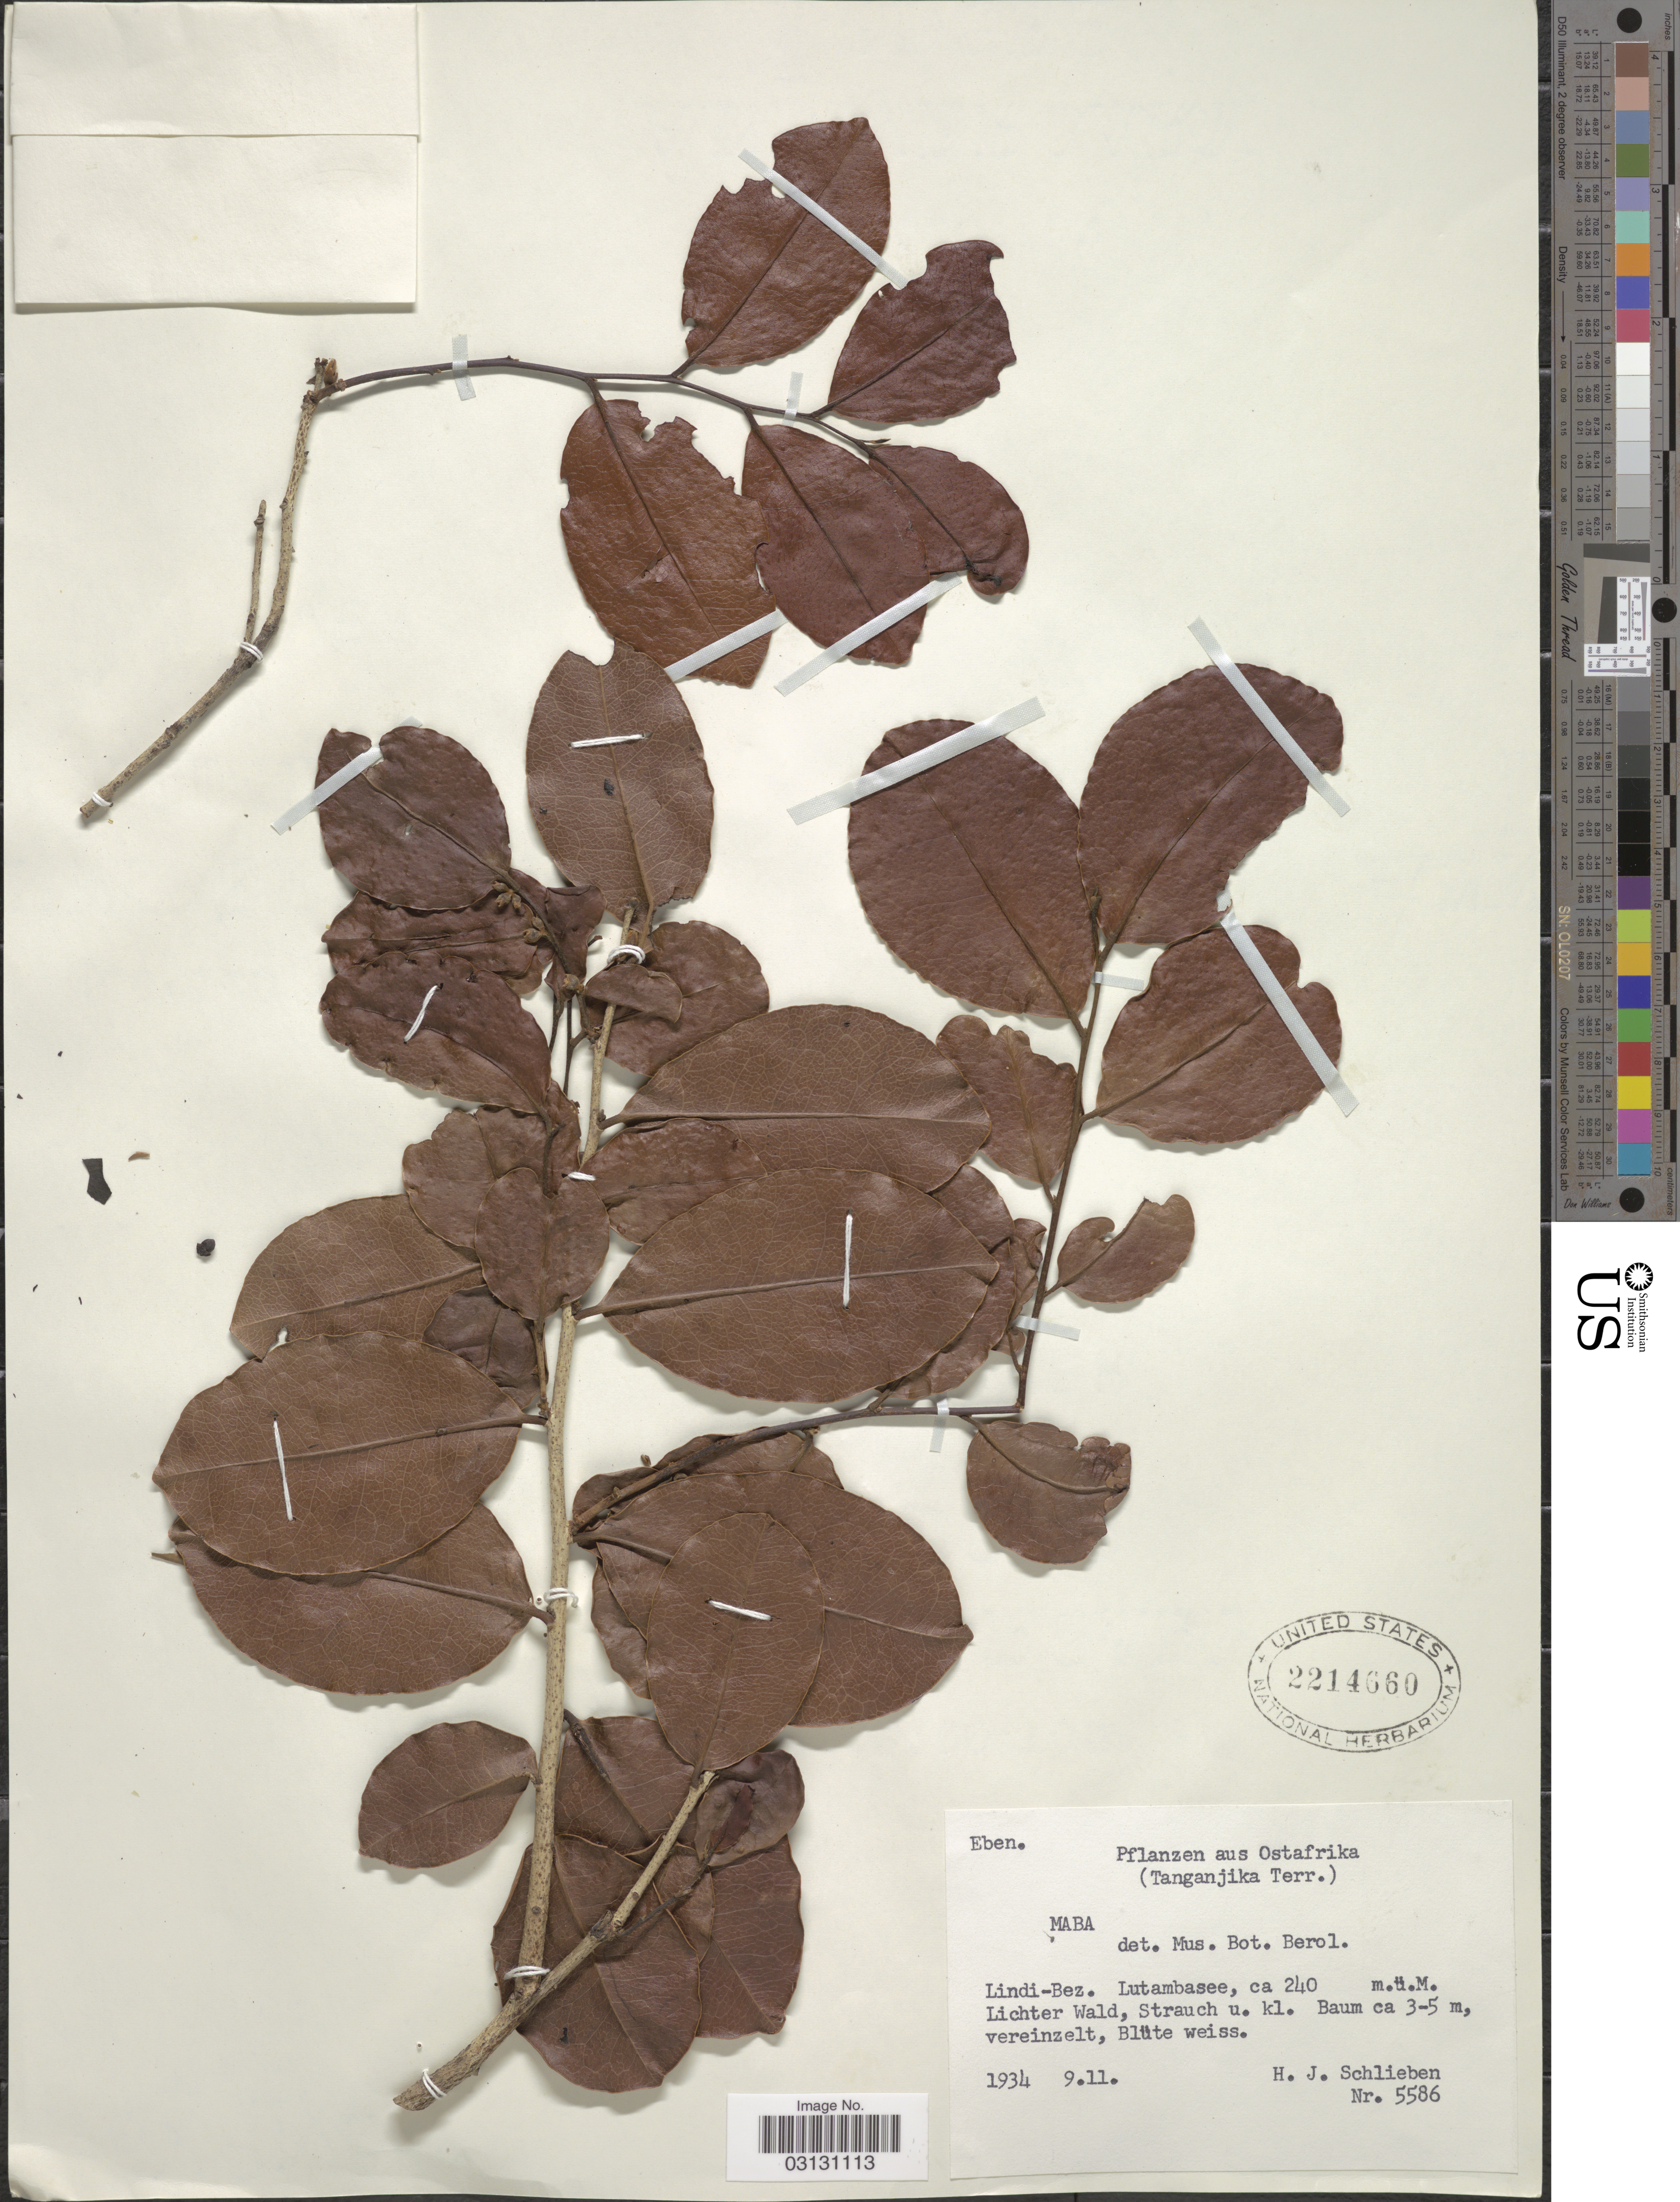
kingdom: Plantae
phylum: Tracheophyta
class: Magnoliopsida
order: Ericales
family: Ebenaceae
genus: Diospyros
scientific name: Diospyros ferrea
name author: (Willd.) Bakh.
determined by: White, F.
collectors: H. J. Schlieben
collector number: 5586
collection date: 1934-11-09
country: Tanzania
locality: Tanganjika Terr. Lindi-Bez. Lutambasee.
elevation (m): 240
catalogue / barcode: US 2214660